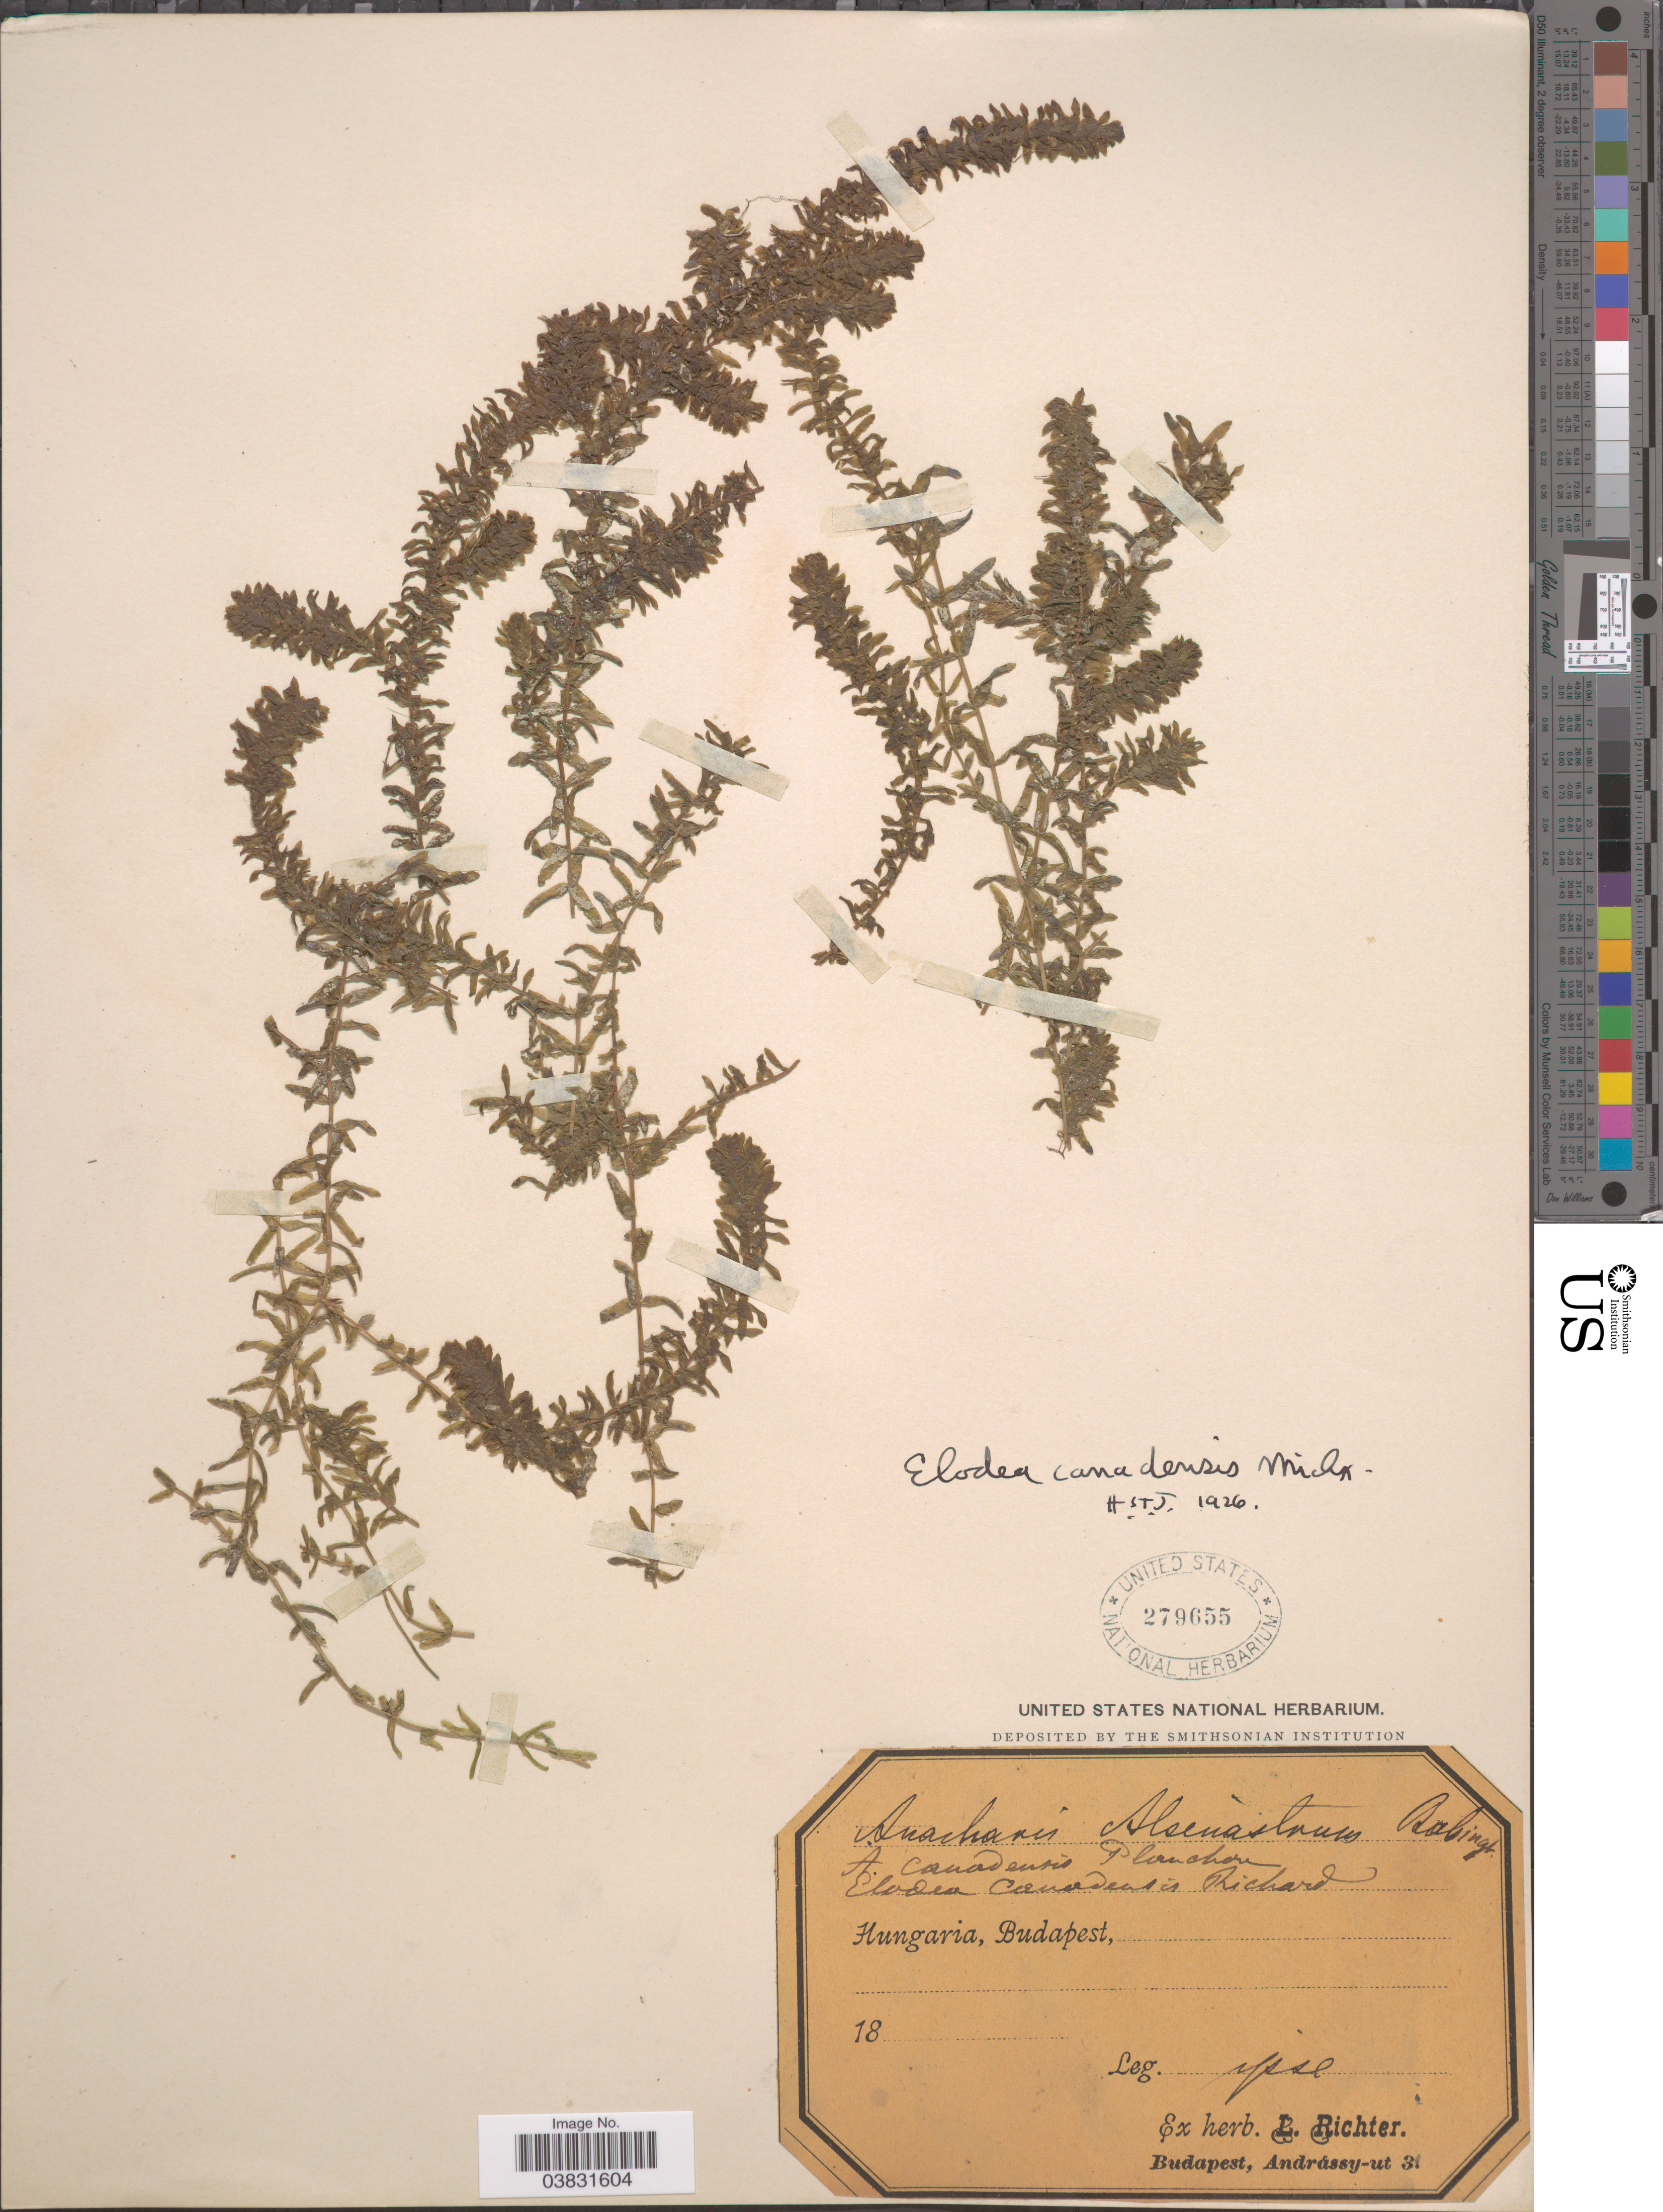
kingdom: Plantae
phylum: Tracheophyta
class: Liliopsida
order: Alismatales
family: Hydrocharitaceae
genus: Elodea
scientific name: Elodea canadensis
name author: Michx.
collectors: L. Richter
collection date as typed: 18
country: Hungary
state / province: Budapest, Capital District of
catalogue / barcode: US 279655